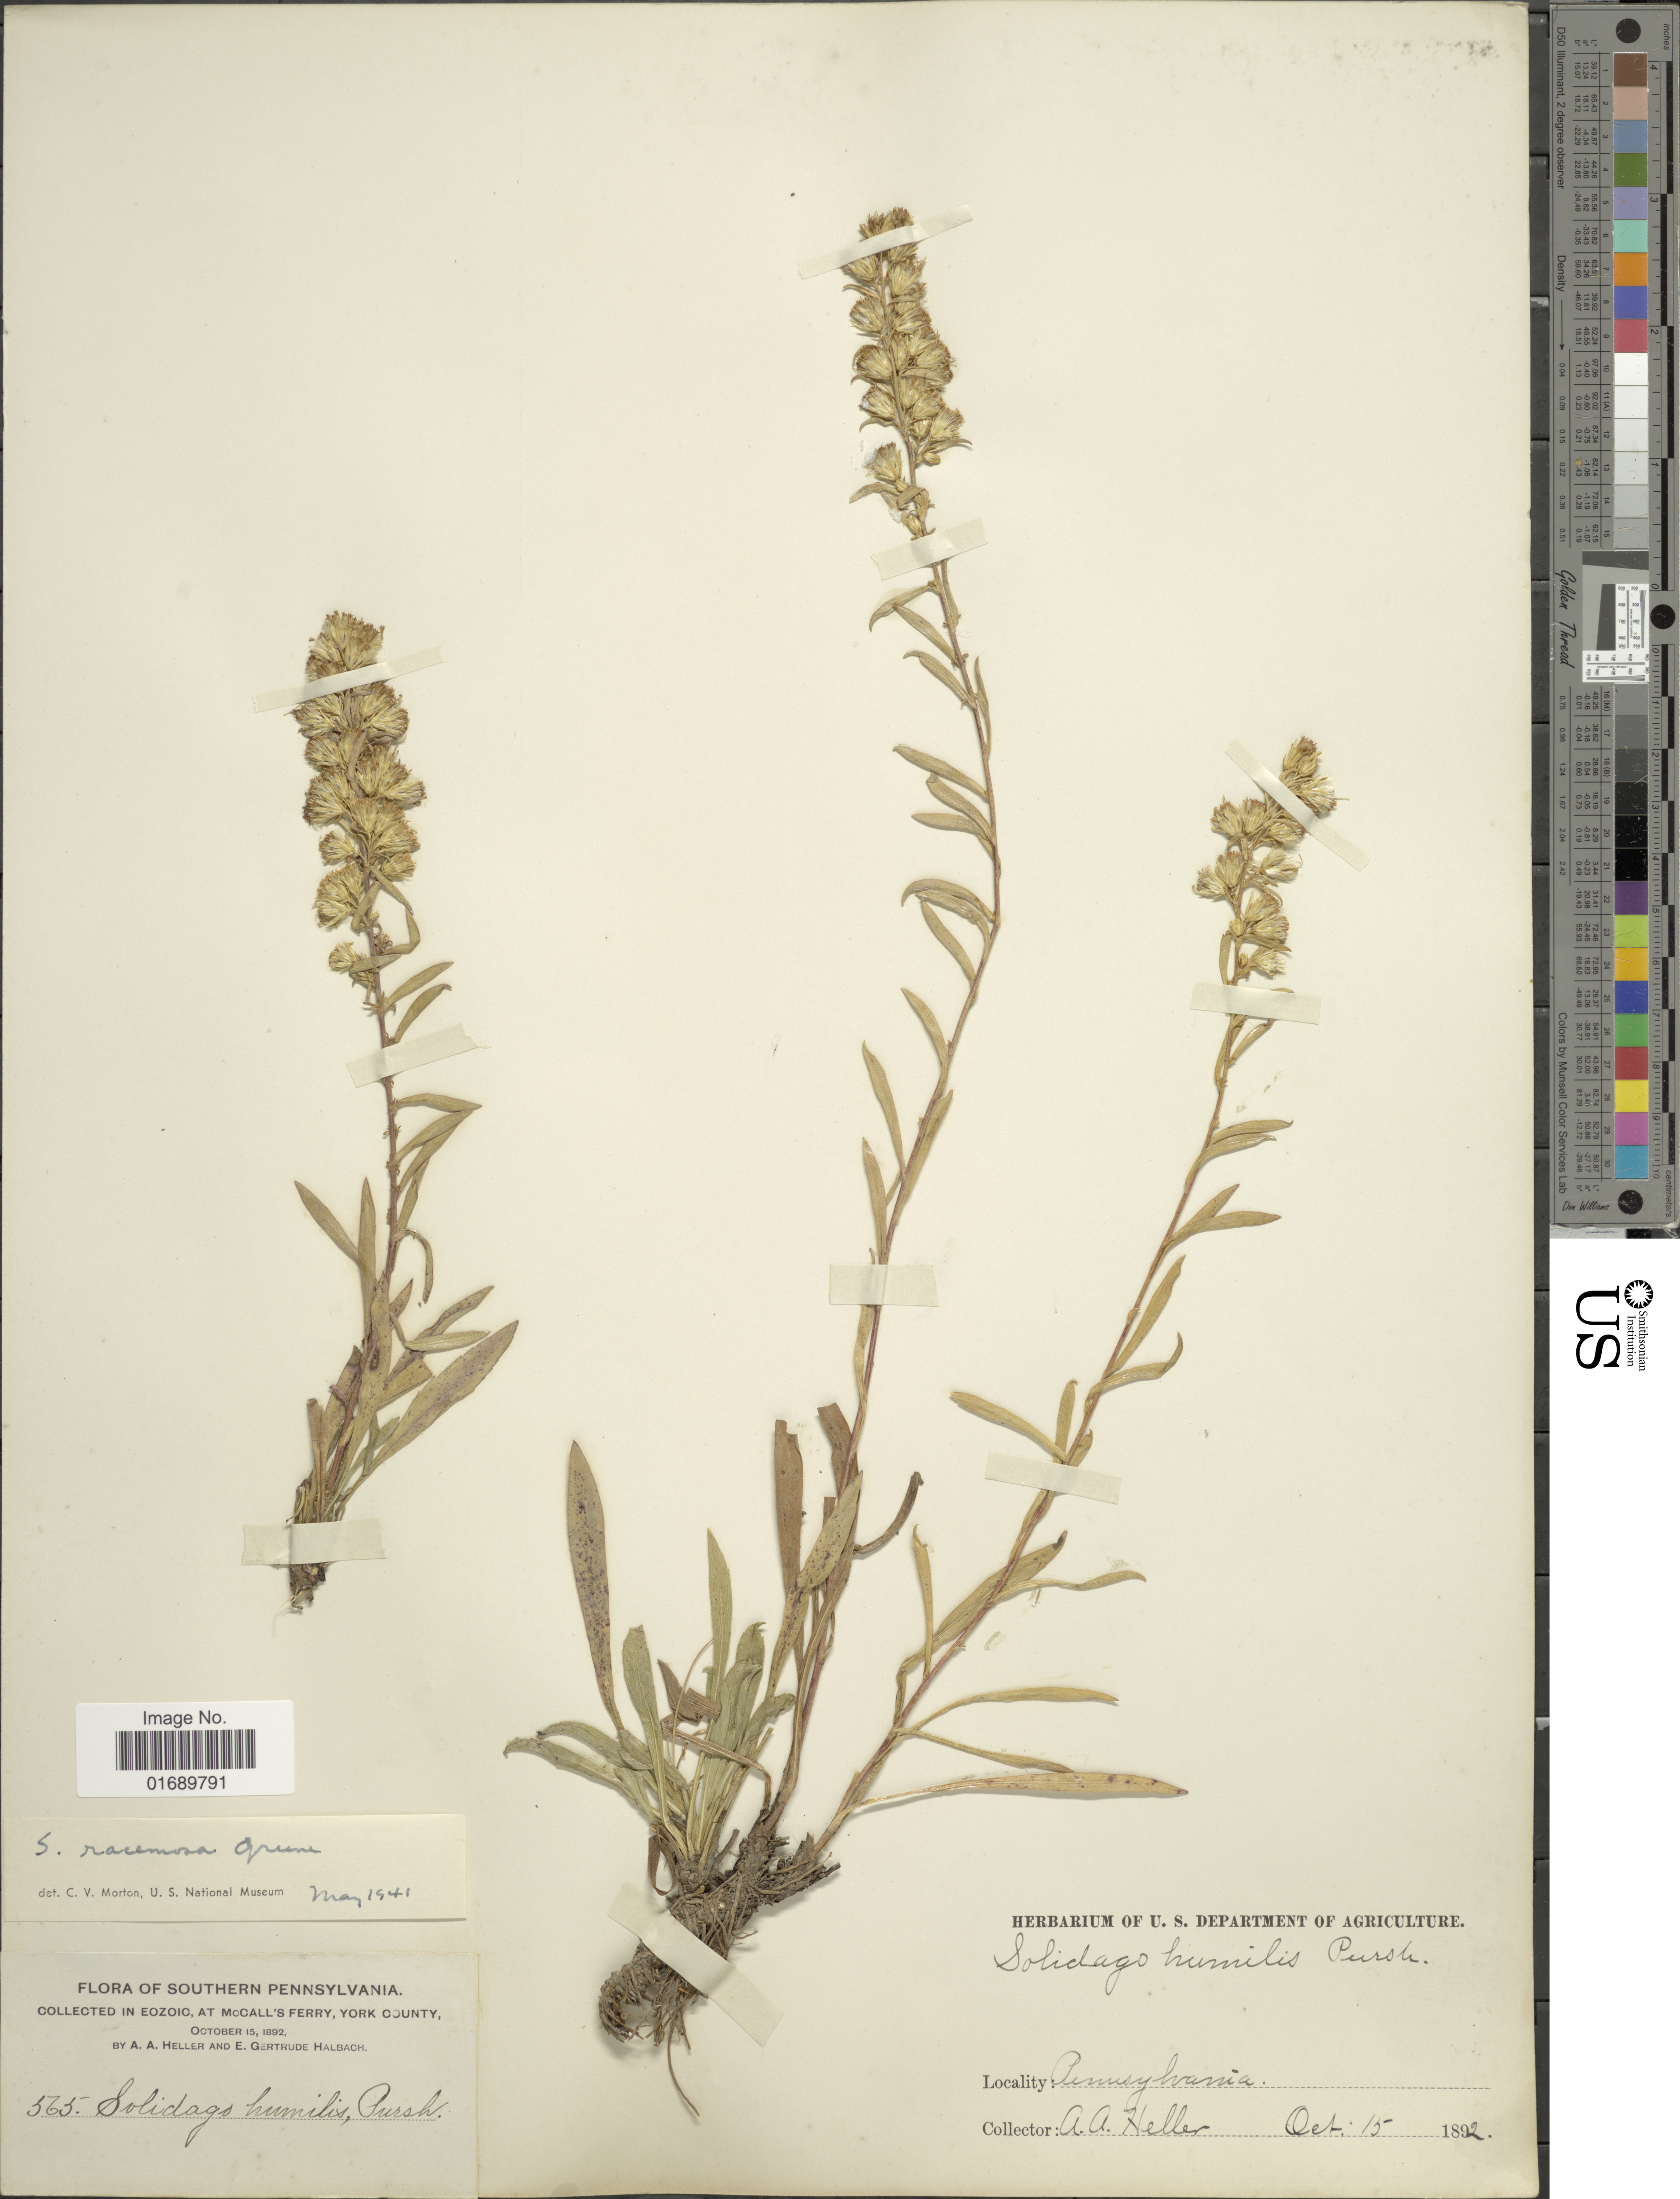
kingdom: Plantae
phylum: Tracheophyta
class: Magnoliopsida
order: Asterales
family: Asteraceae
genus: Solidago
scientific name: Solidago racemosa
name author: Greene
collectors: A. A. Heller & E. G. Halbach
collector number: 565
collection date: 1892-10-15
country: United States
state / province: Pennsylvania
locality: Southern Penssylvania, in Eozoic, at McCall's Ferry, York County